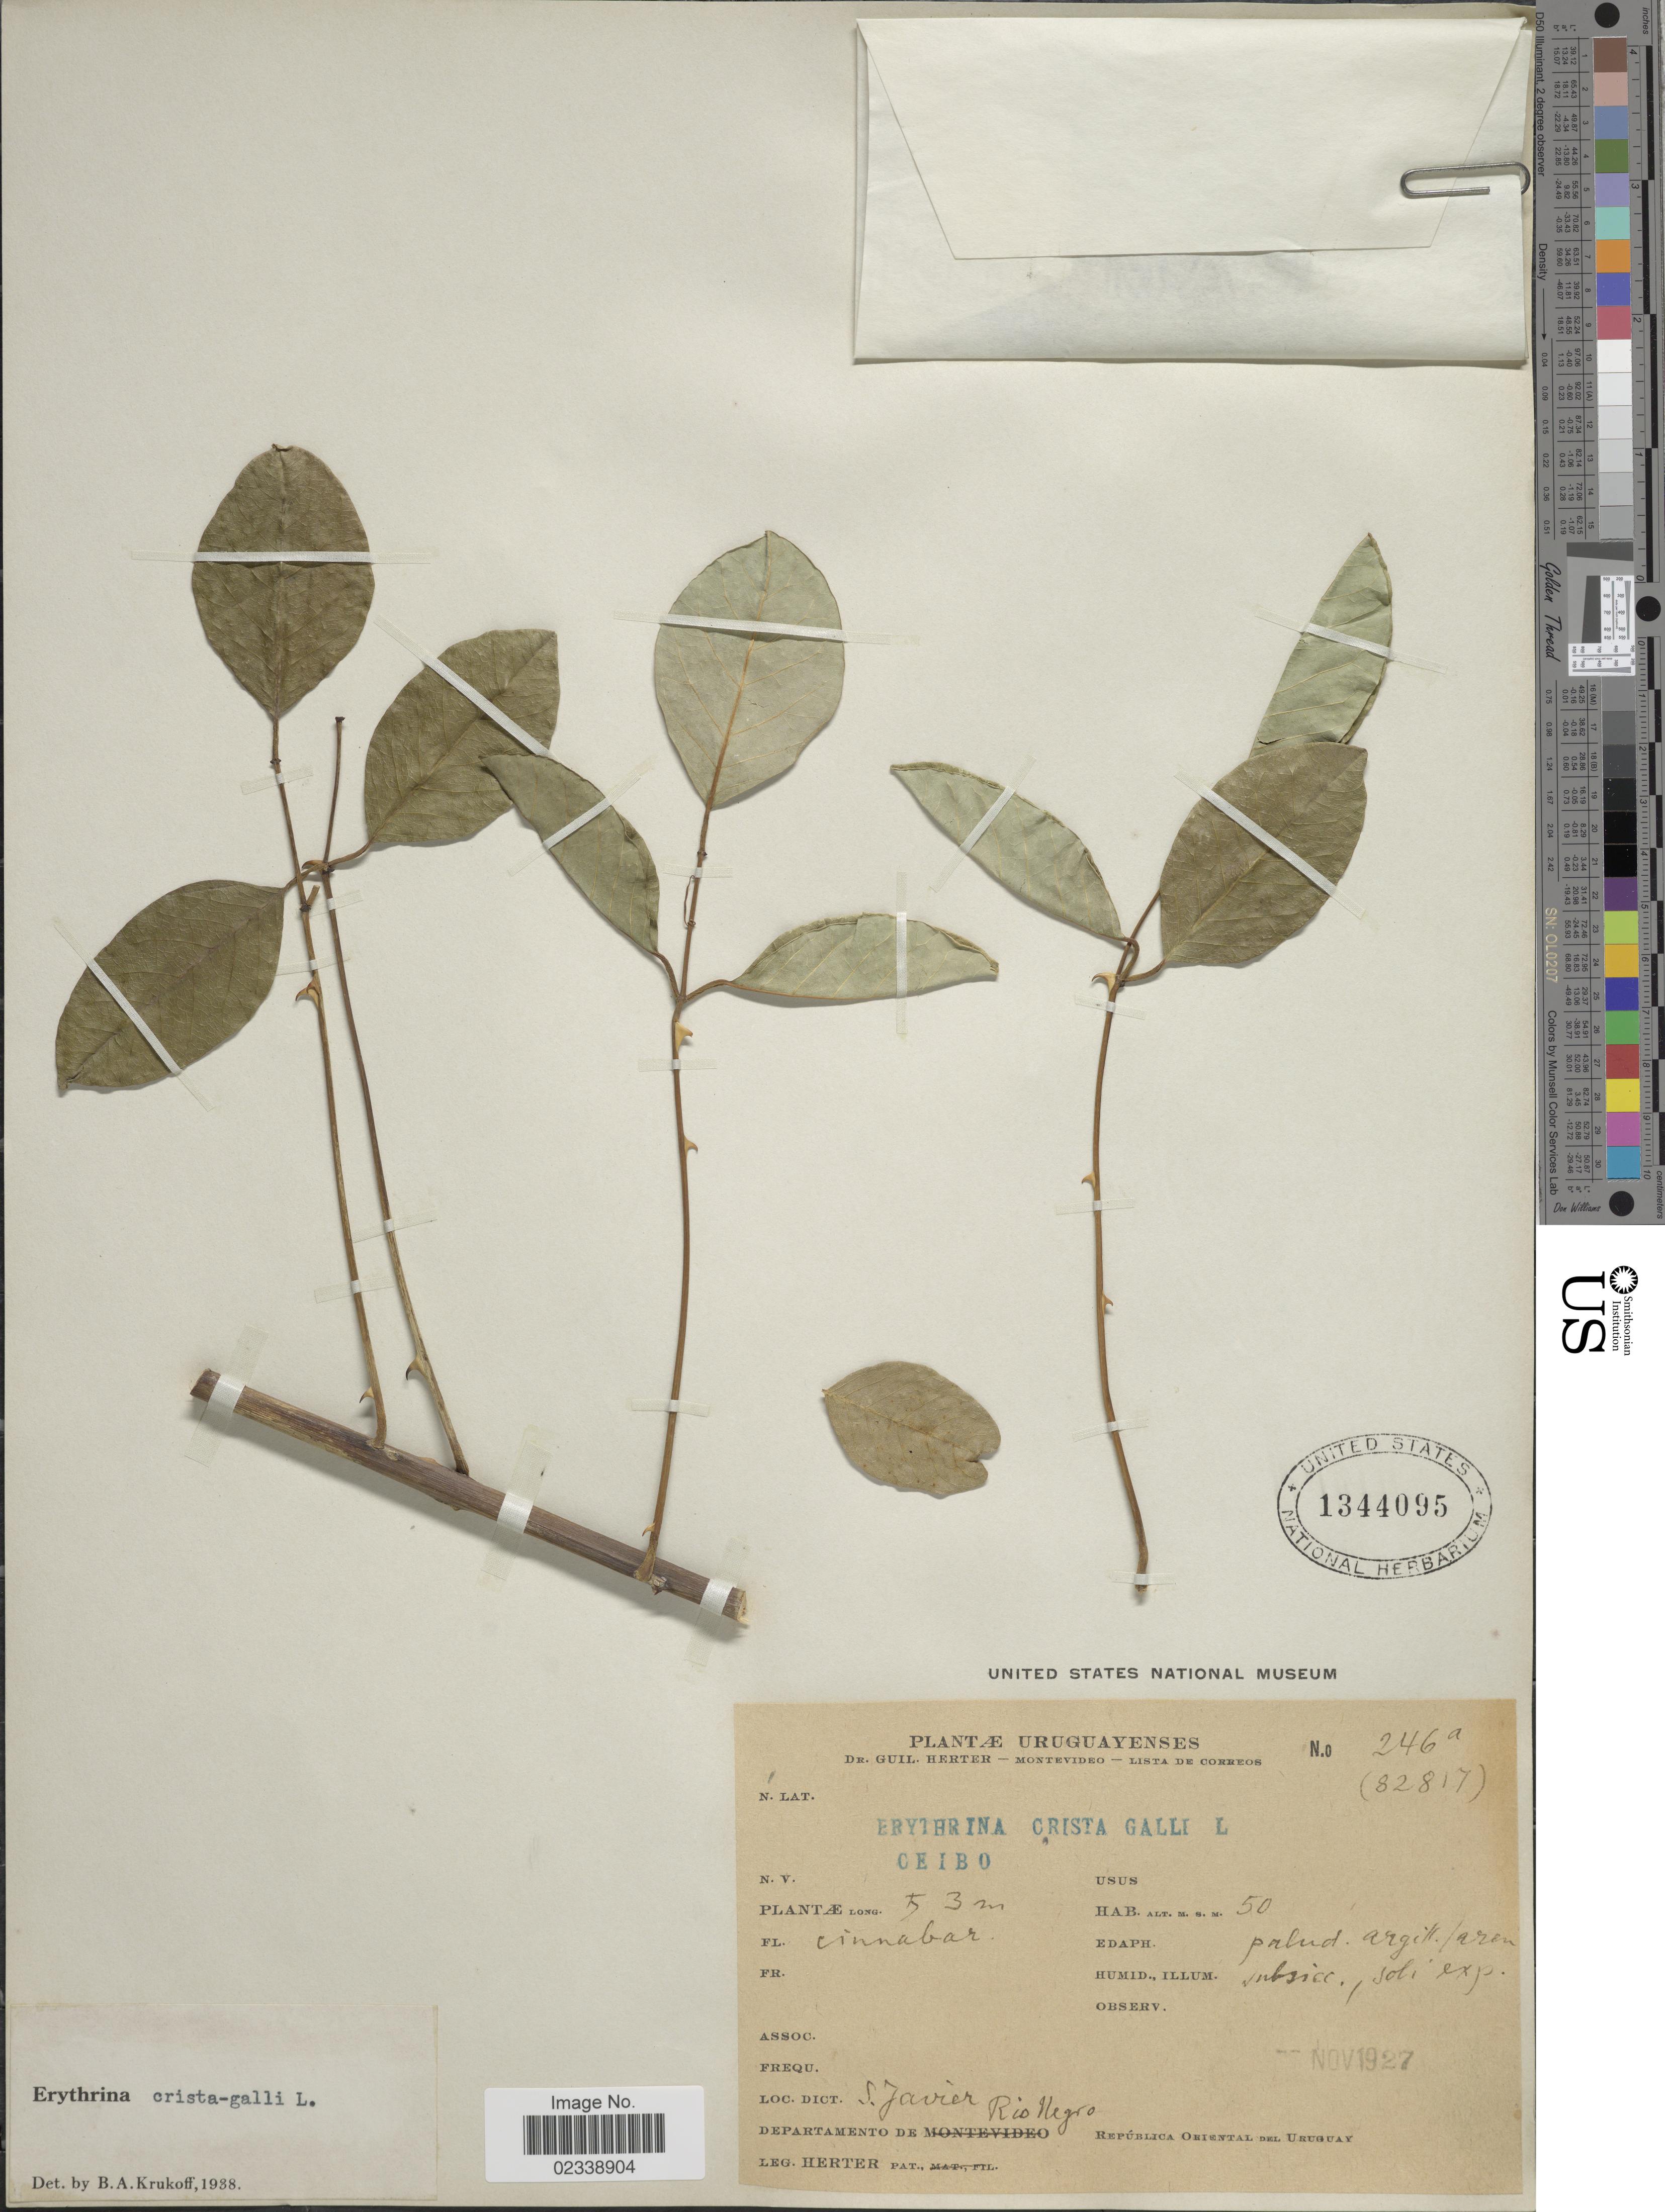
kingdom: Plantae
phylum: Tracheophyta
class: Magnoliopsida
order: Fabales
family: Fabaceae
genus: Erythrina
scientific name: Erythrina crista-galli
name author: L.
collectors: G. Herter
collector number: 246a (82817)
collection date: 1927-11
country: Uruguay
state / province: Rio Negro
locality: S. Javier, Rio Negro, Uruguayenses, Republica Oriental del Uruguay.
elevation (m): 50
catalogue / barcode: US 1344095